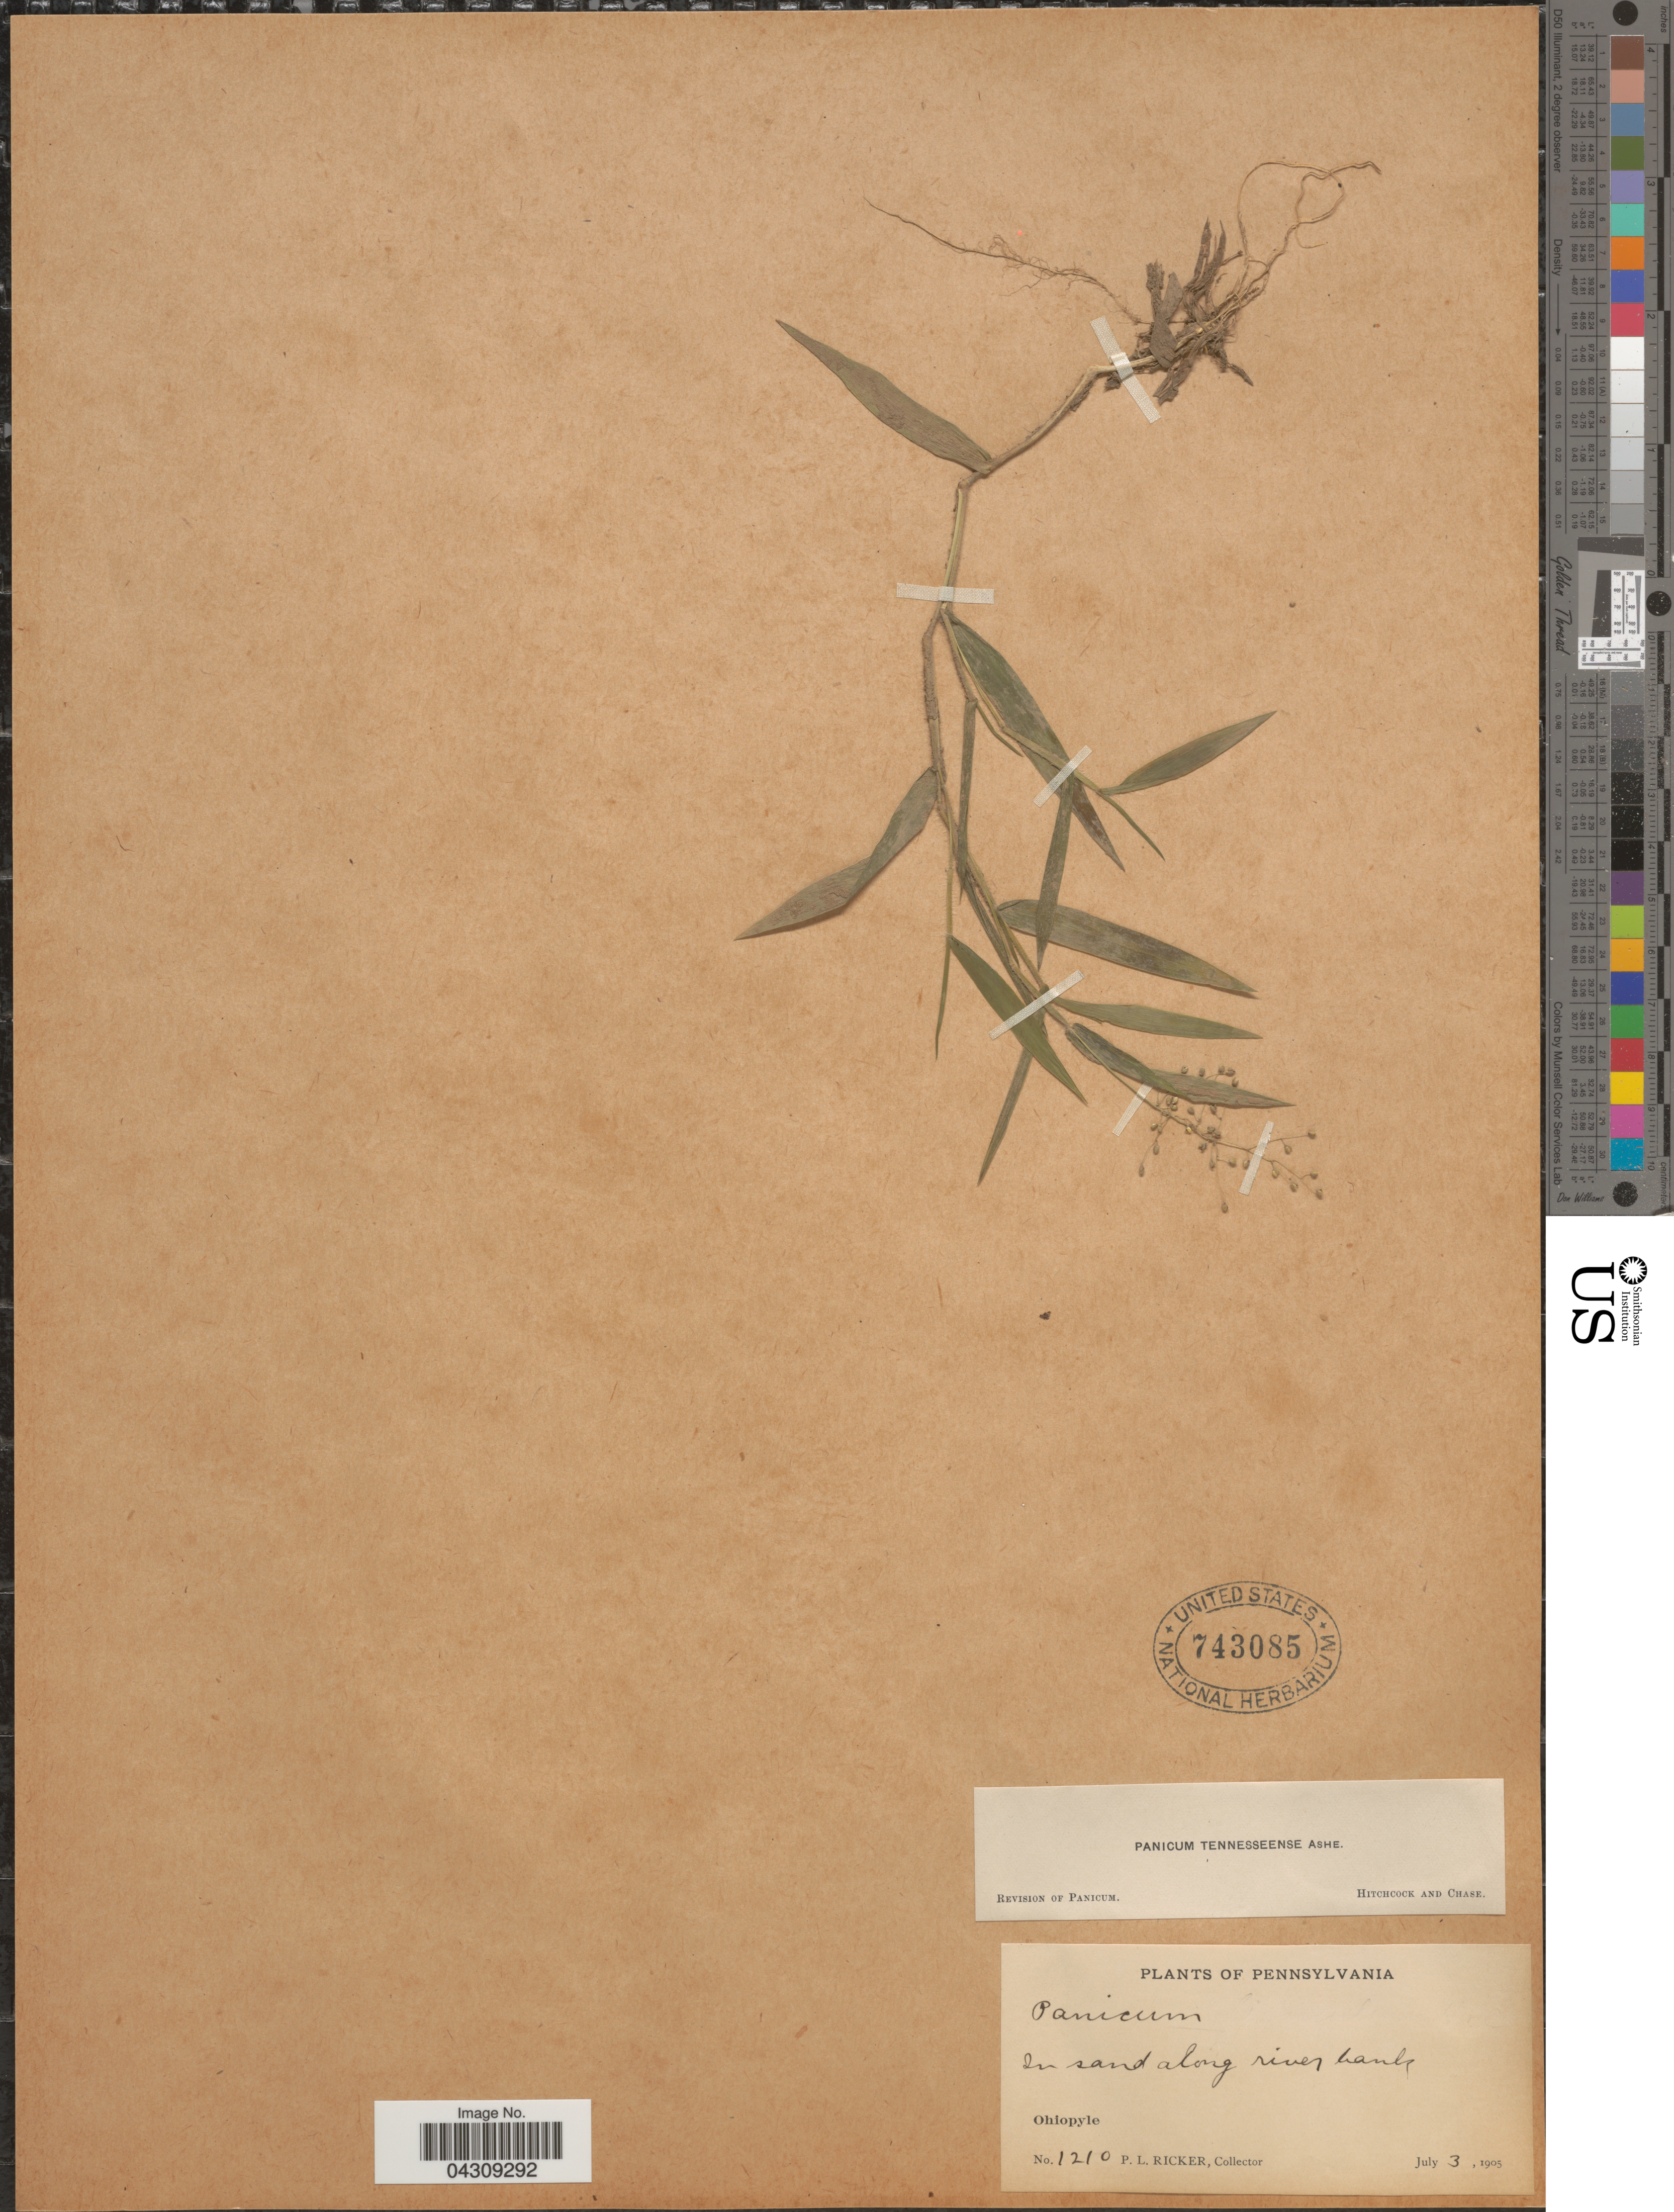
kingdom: Plantae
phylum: Tracheophyta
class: Liliopsida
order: Poales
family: Poaceae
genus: Dichanthelium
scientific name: Dichanthelium acuminatum var. acuminatum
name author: (Sw.) Gould & C.A. Clark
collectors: P. Ricker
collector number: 1210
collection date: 1905-07-03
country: United States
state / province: Pennsylvania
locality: Ohiopyle.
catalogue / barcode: US 743085